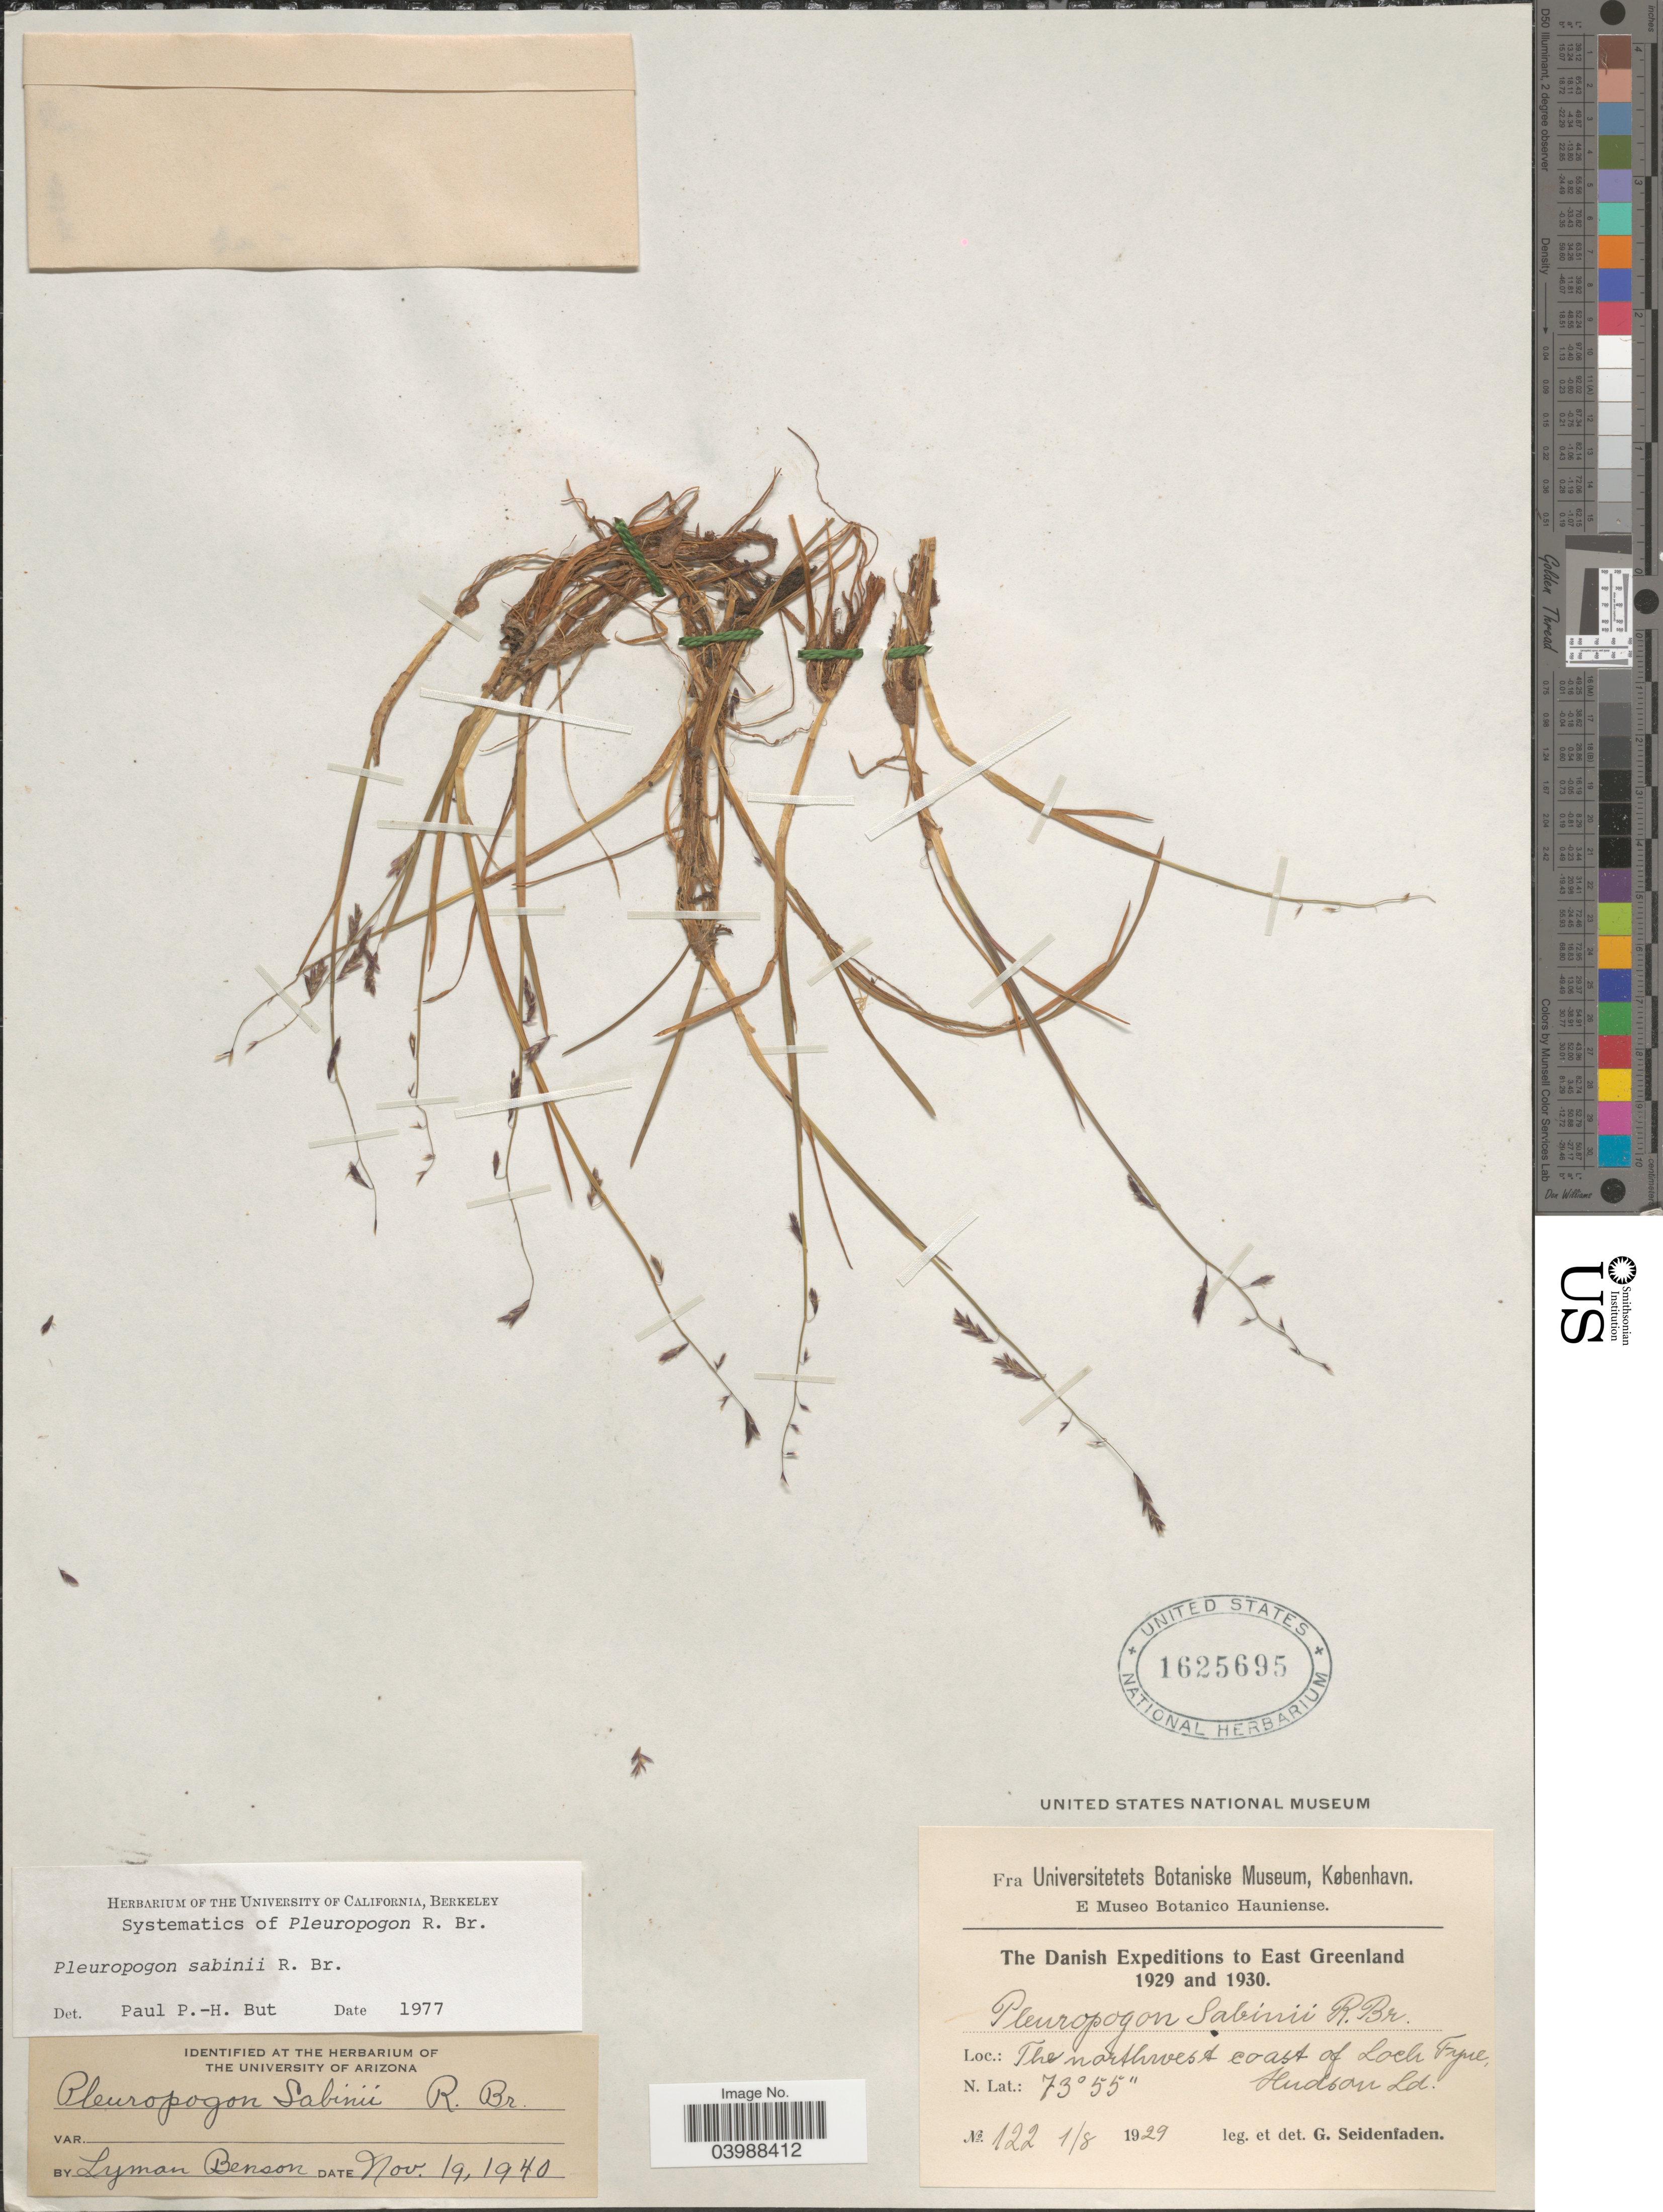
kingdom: Plantae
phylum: Tracheophyta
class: Liliopsida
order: Poales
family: Poaceae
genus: Pleuropogon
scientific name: Pleuropogon sabinei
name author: R. Br.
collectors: G. Seidenfaden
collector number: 122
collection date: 1929-08-01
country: Greenland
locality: East Greenland. The northwest coast of Loch Fyne, Hudson Ld.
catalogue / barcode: US 1625695